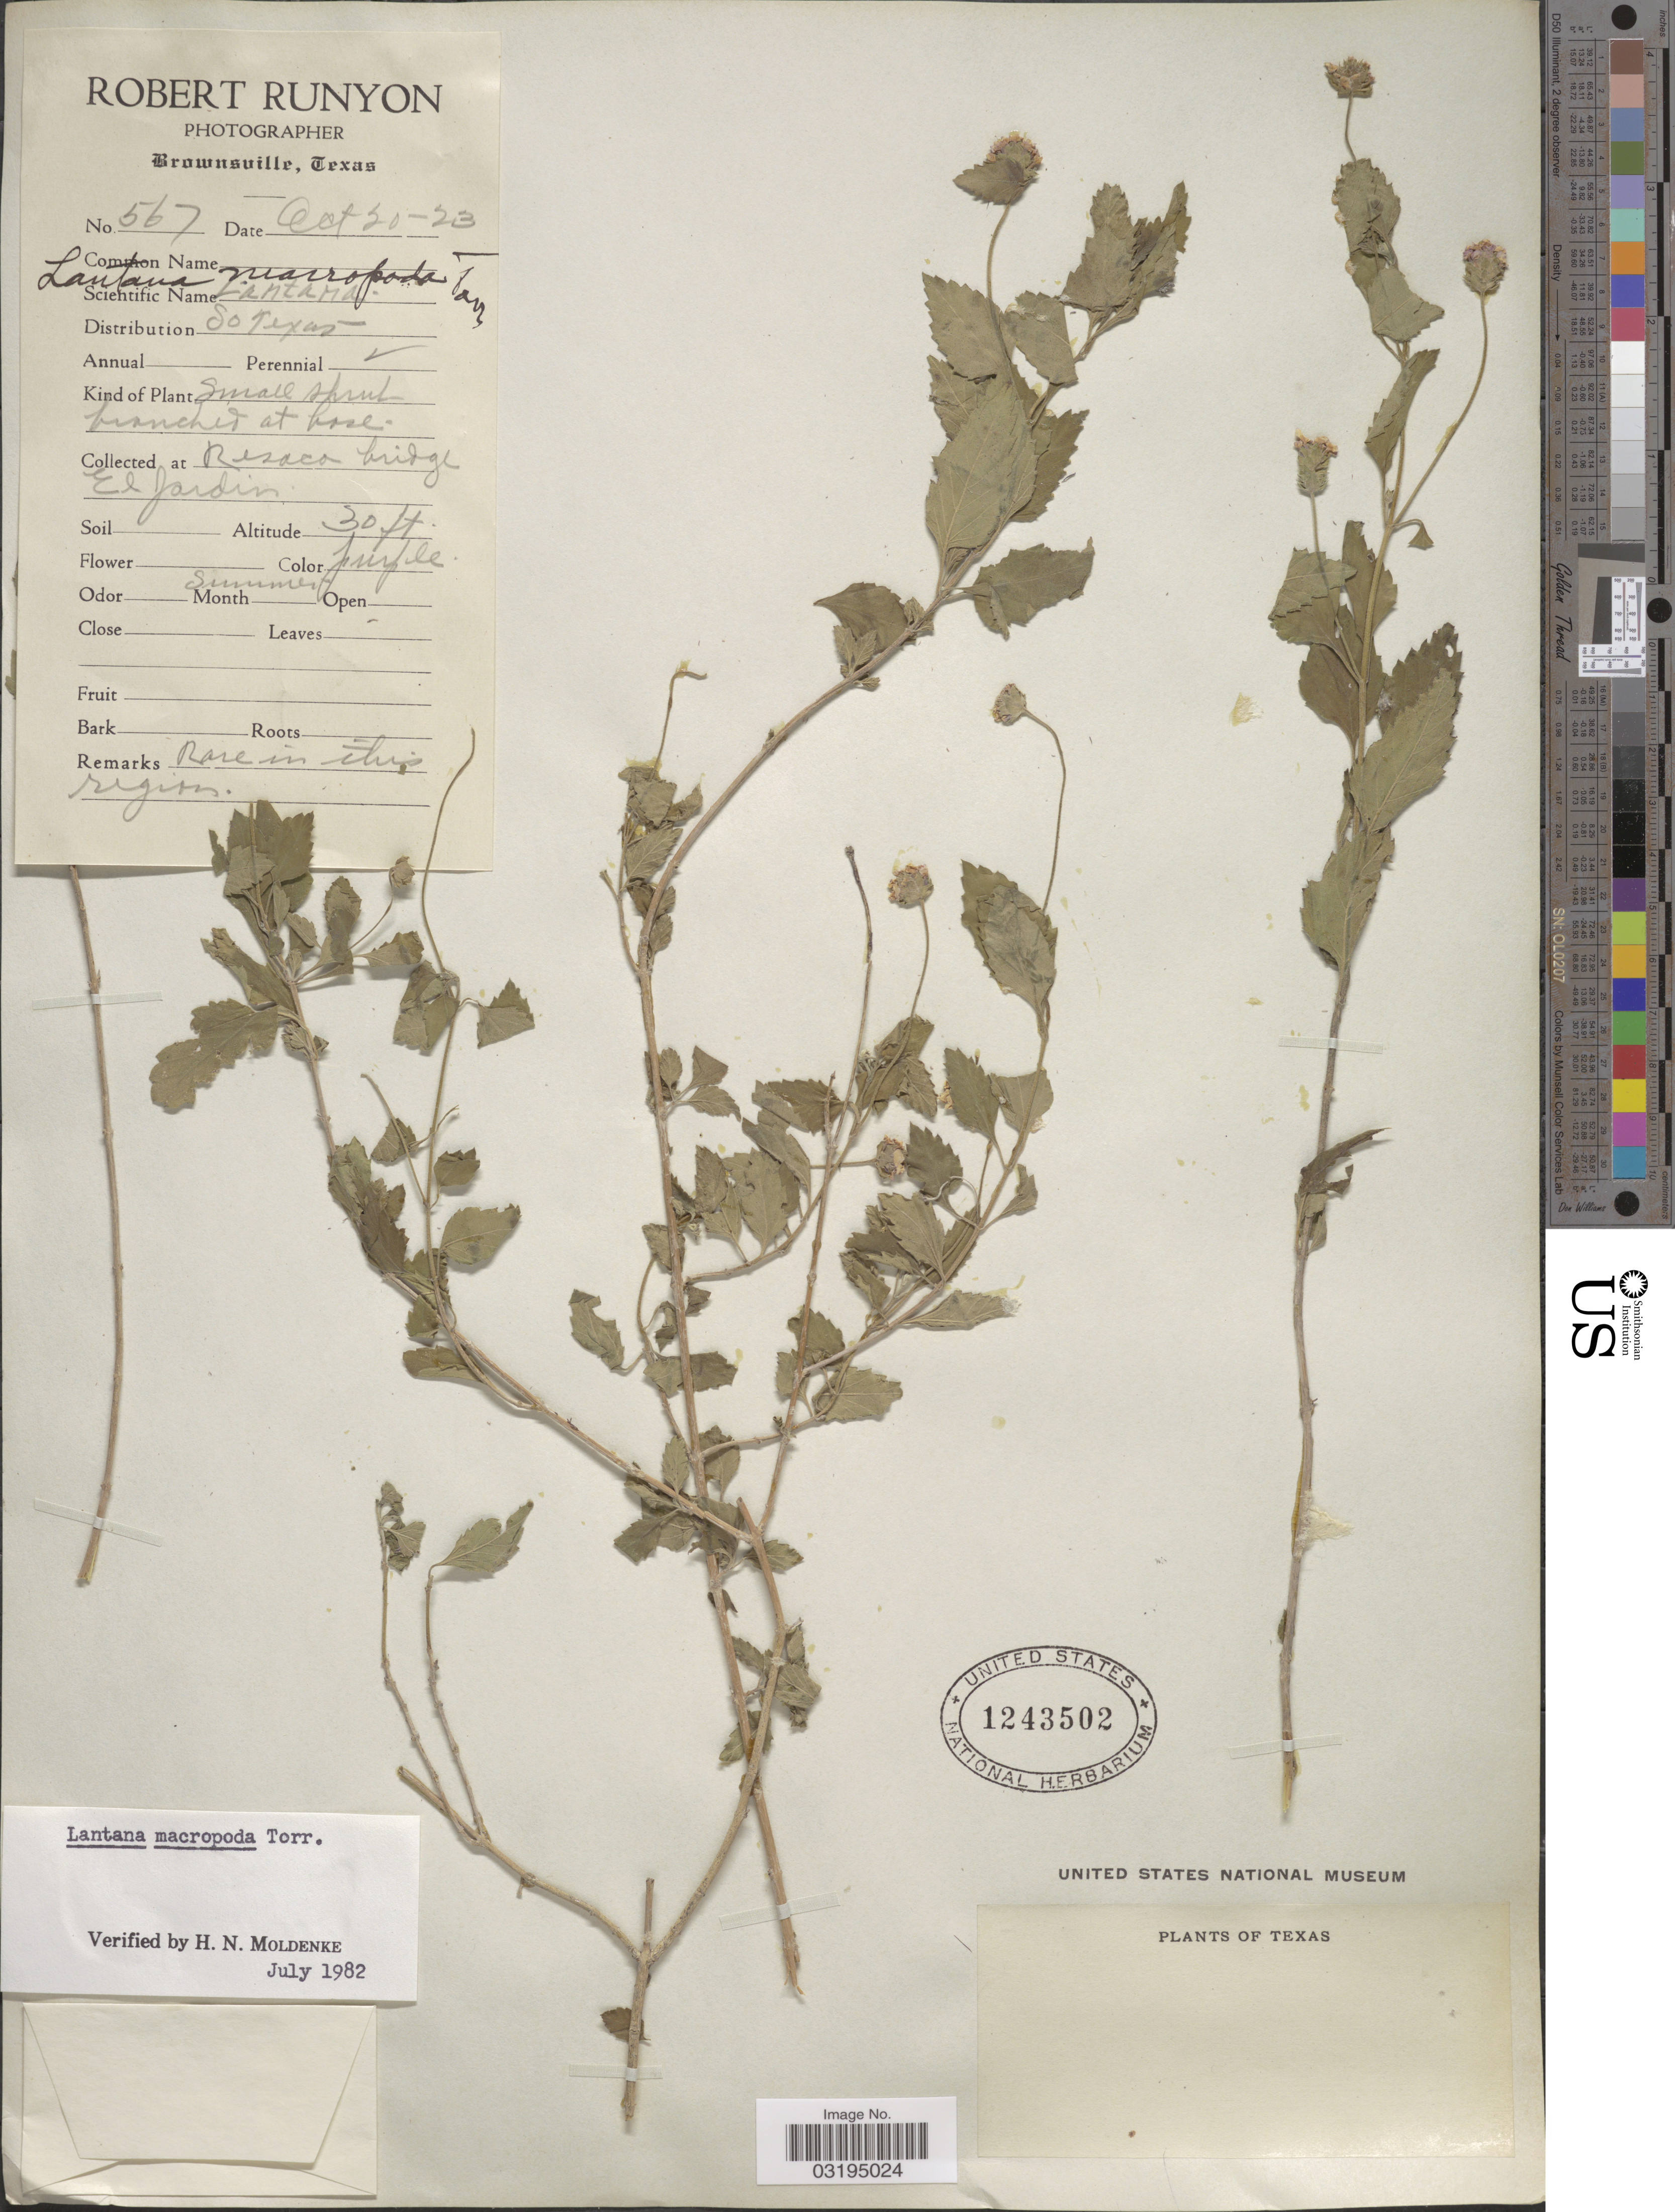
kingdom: Plantae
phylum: Tracheophyta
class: Magnoliopsida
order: Lamiales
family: Verbenaceae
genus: Lantana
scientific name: Lantana macropoda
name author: Torr.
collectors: R. Runyon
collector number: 567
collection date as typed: Transcribed d/m/y: 20/10/23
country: United States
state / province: Texas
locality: Resaca bridge, El Jardin.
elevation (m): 9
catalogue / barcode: US 1243502